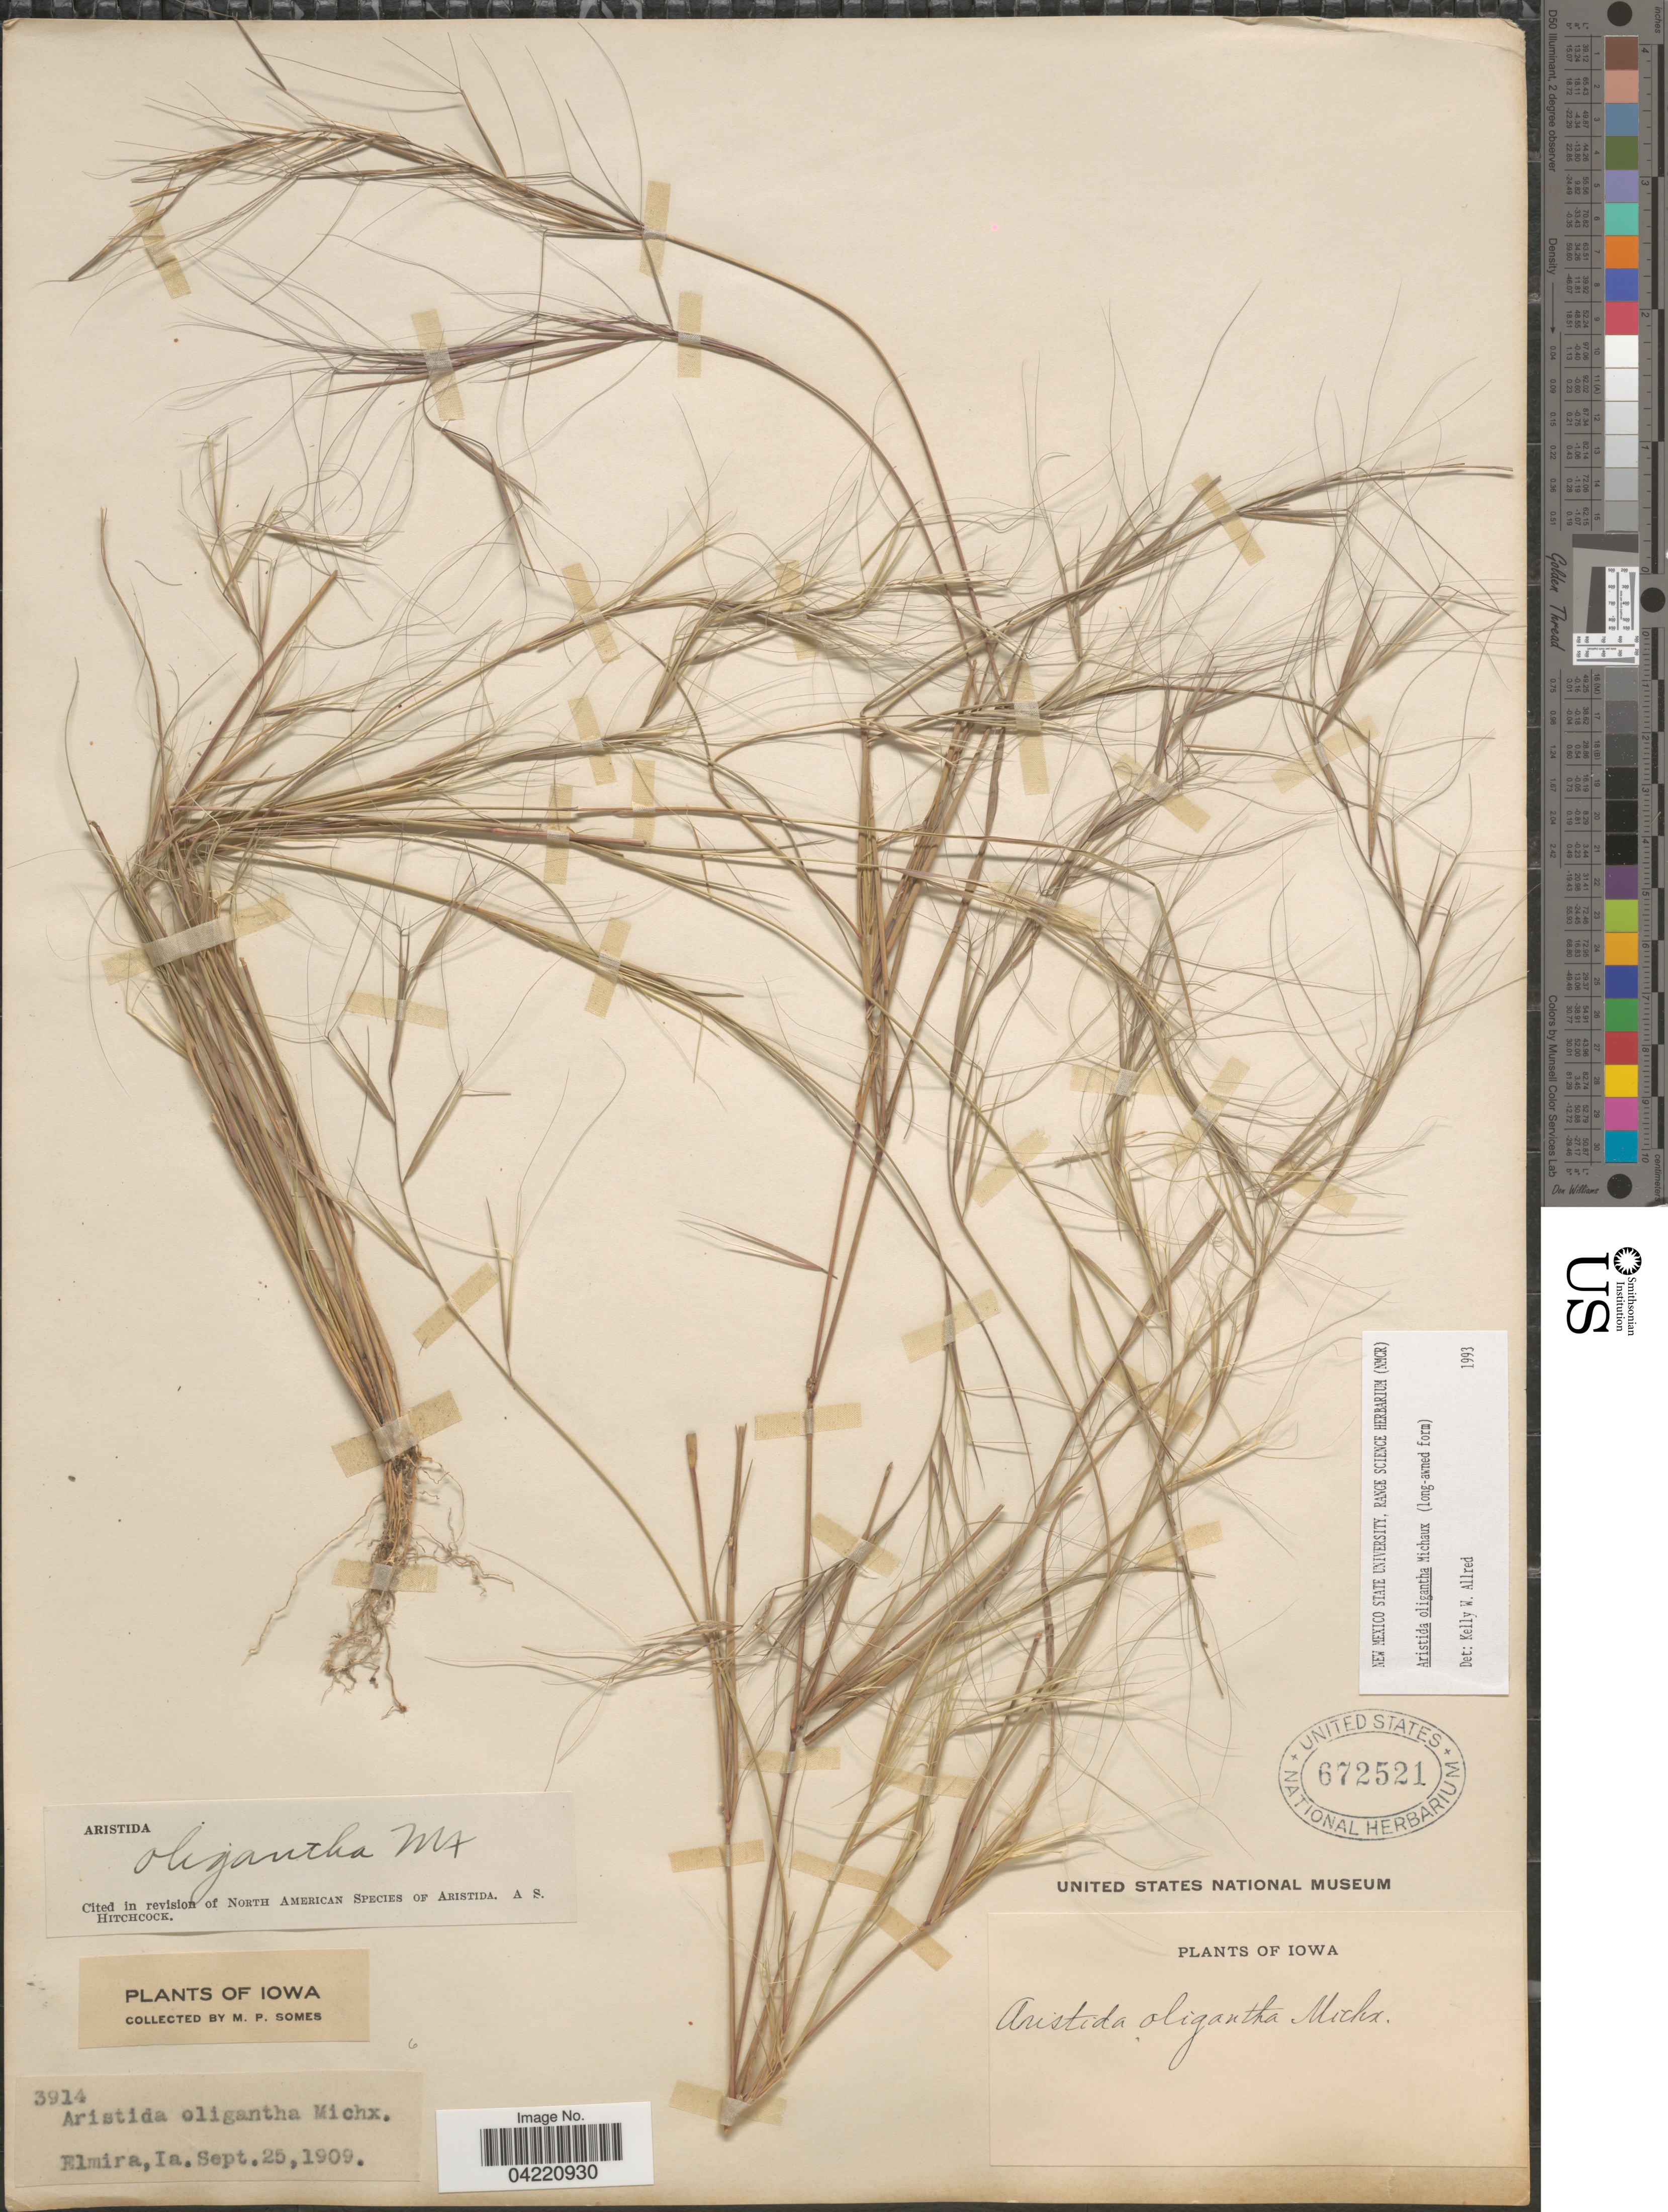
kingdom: Plantae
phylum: Tracheophyta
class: Liliopsida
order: Poales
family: Poaceae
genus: Aristida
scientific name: Aristida oligantha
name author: Michx.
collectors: M. Somes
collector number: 3914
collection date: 1909-09-25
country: United States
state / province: Iowa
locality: Elmira.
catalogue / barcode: US 672521